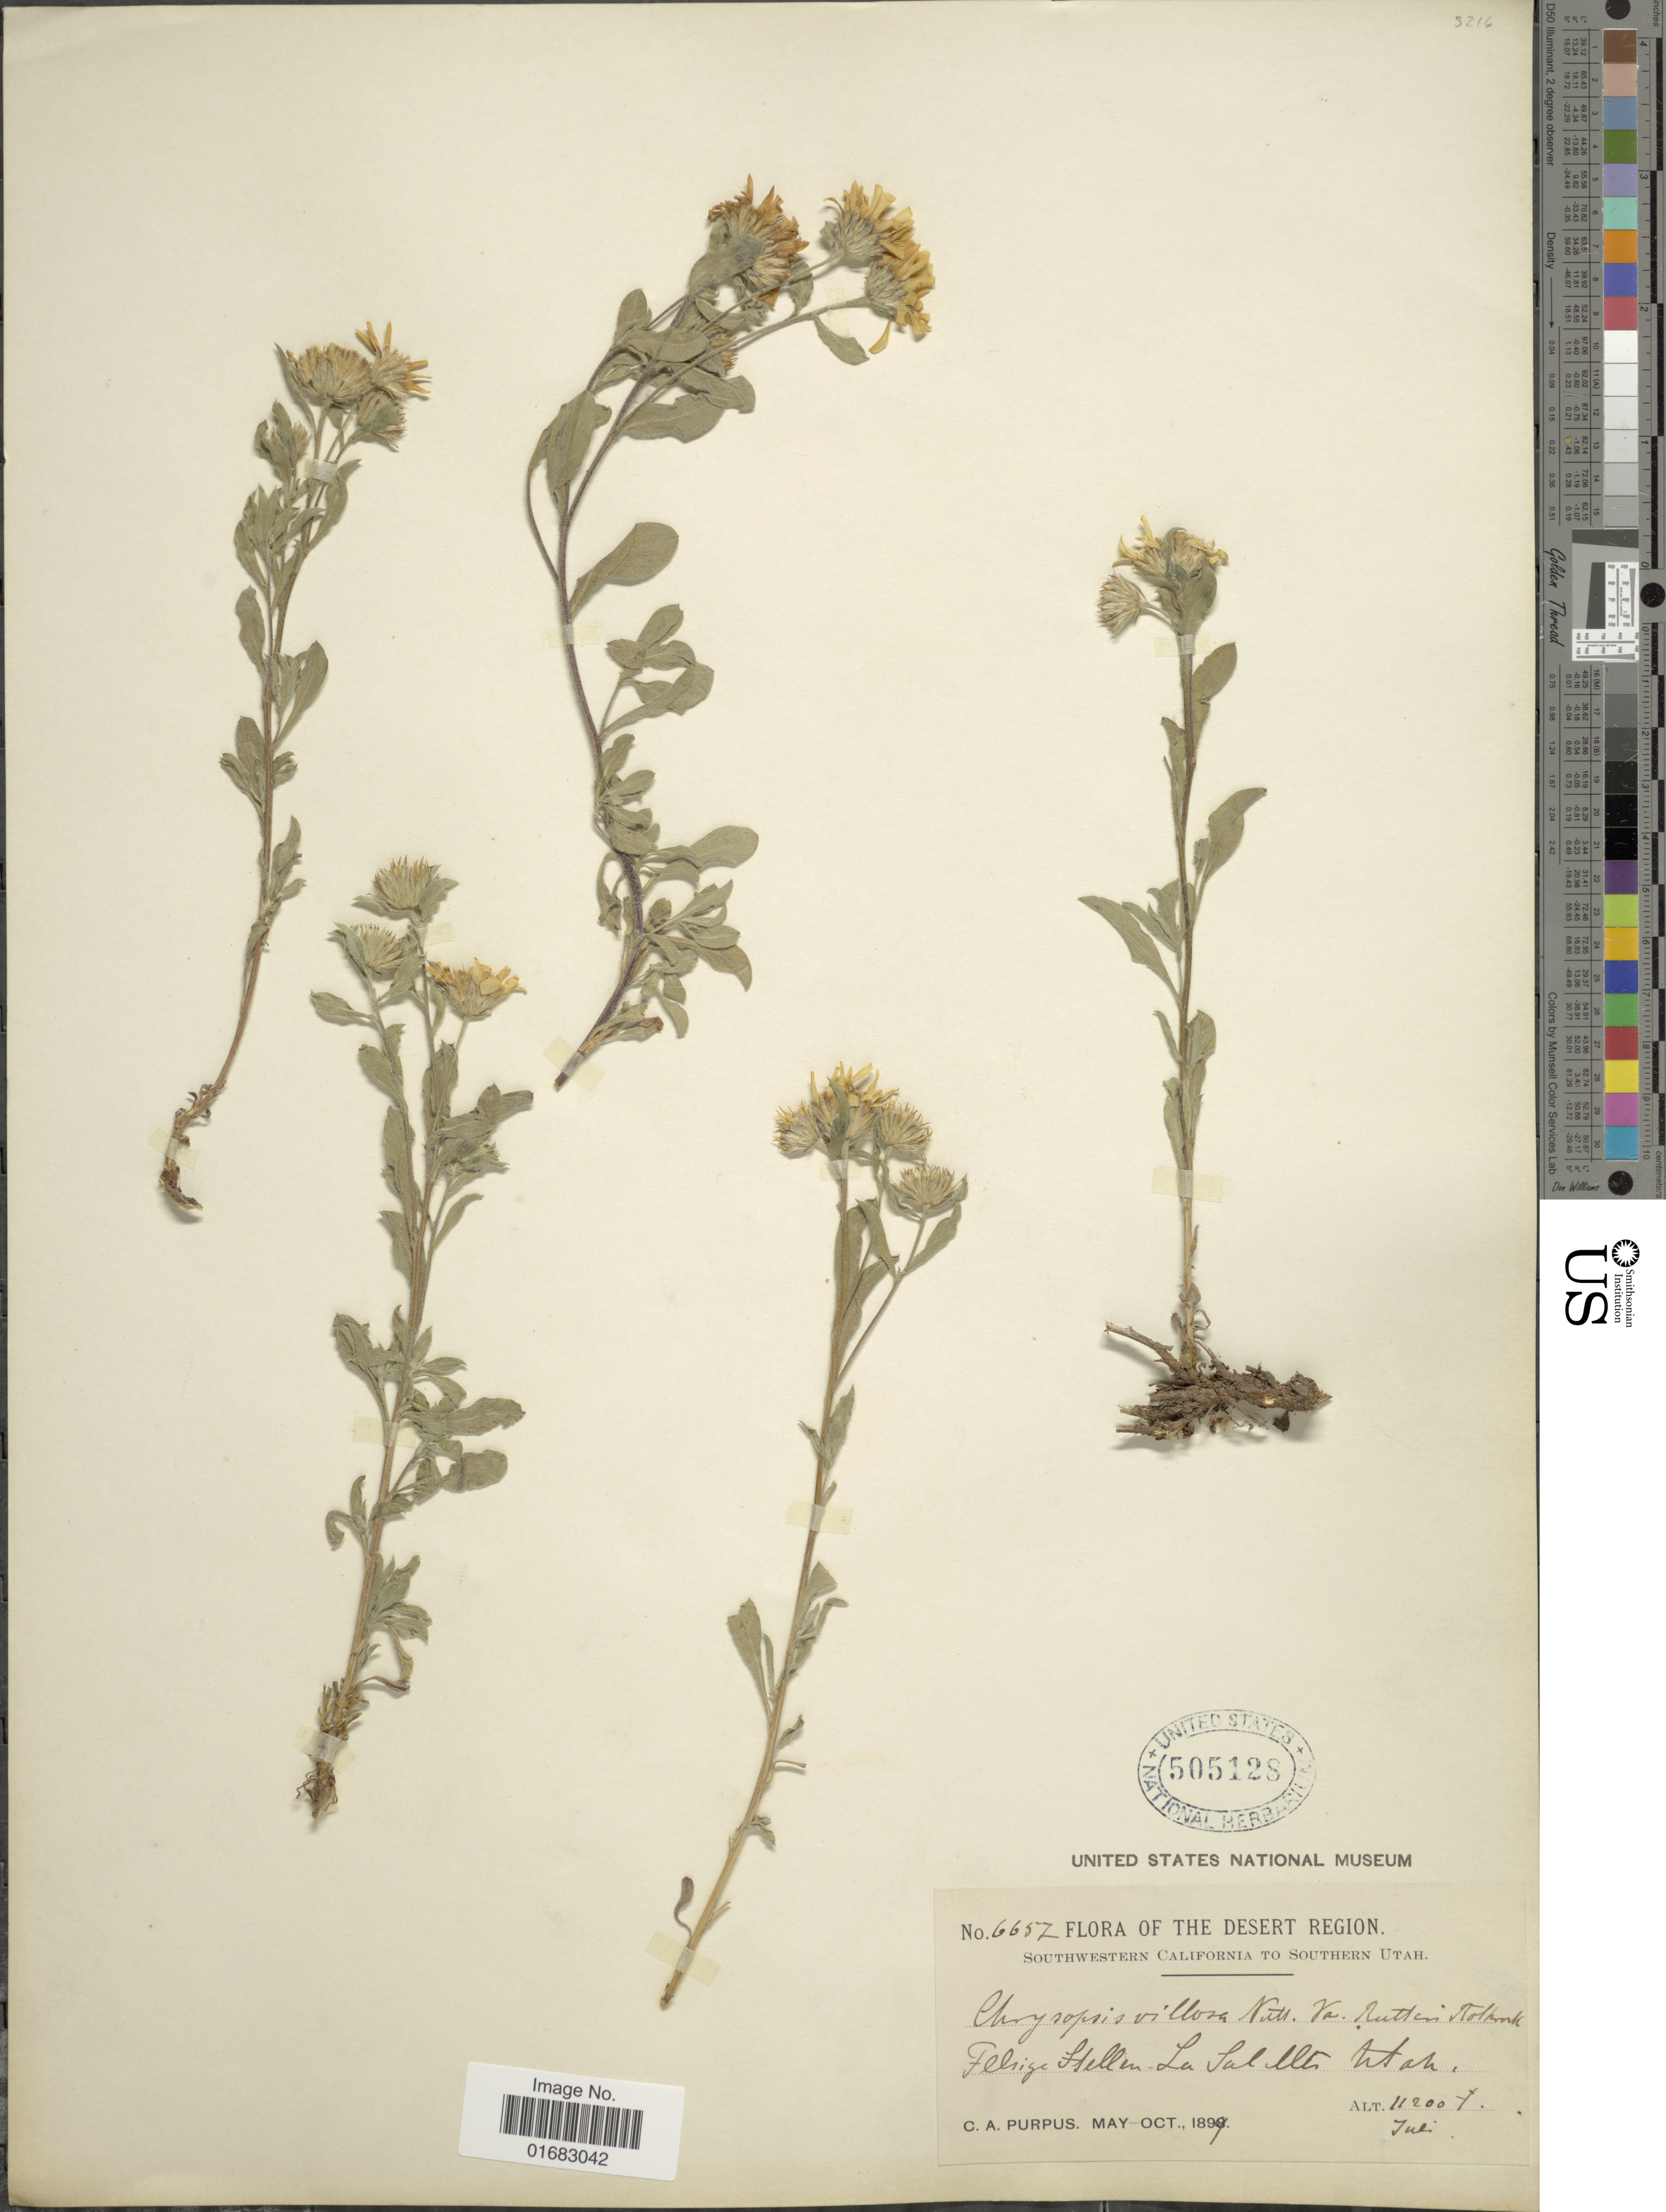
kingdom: Plantae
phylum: Tracheophyta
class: Magnoliopsida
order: Asterales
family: Asteraceae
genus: Heterotheca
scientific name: Heterotheca villosa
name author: (Pursh) Shinners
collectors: C. A. Purpus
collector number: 6657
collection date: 1899-05/1899-10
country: United States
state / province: Utah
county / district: San Juan County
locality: La Sal Mountains Utah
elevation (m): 3414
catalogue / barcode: US 505128